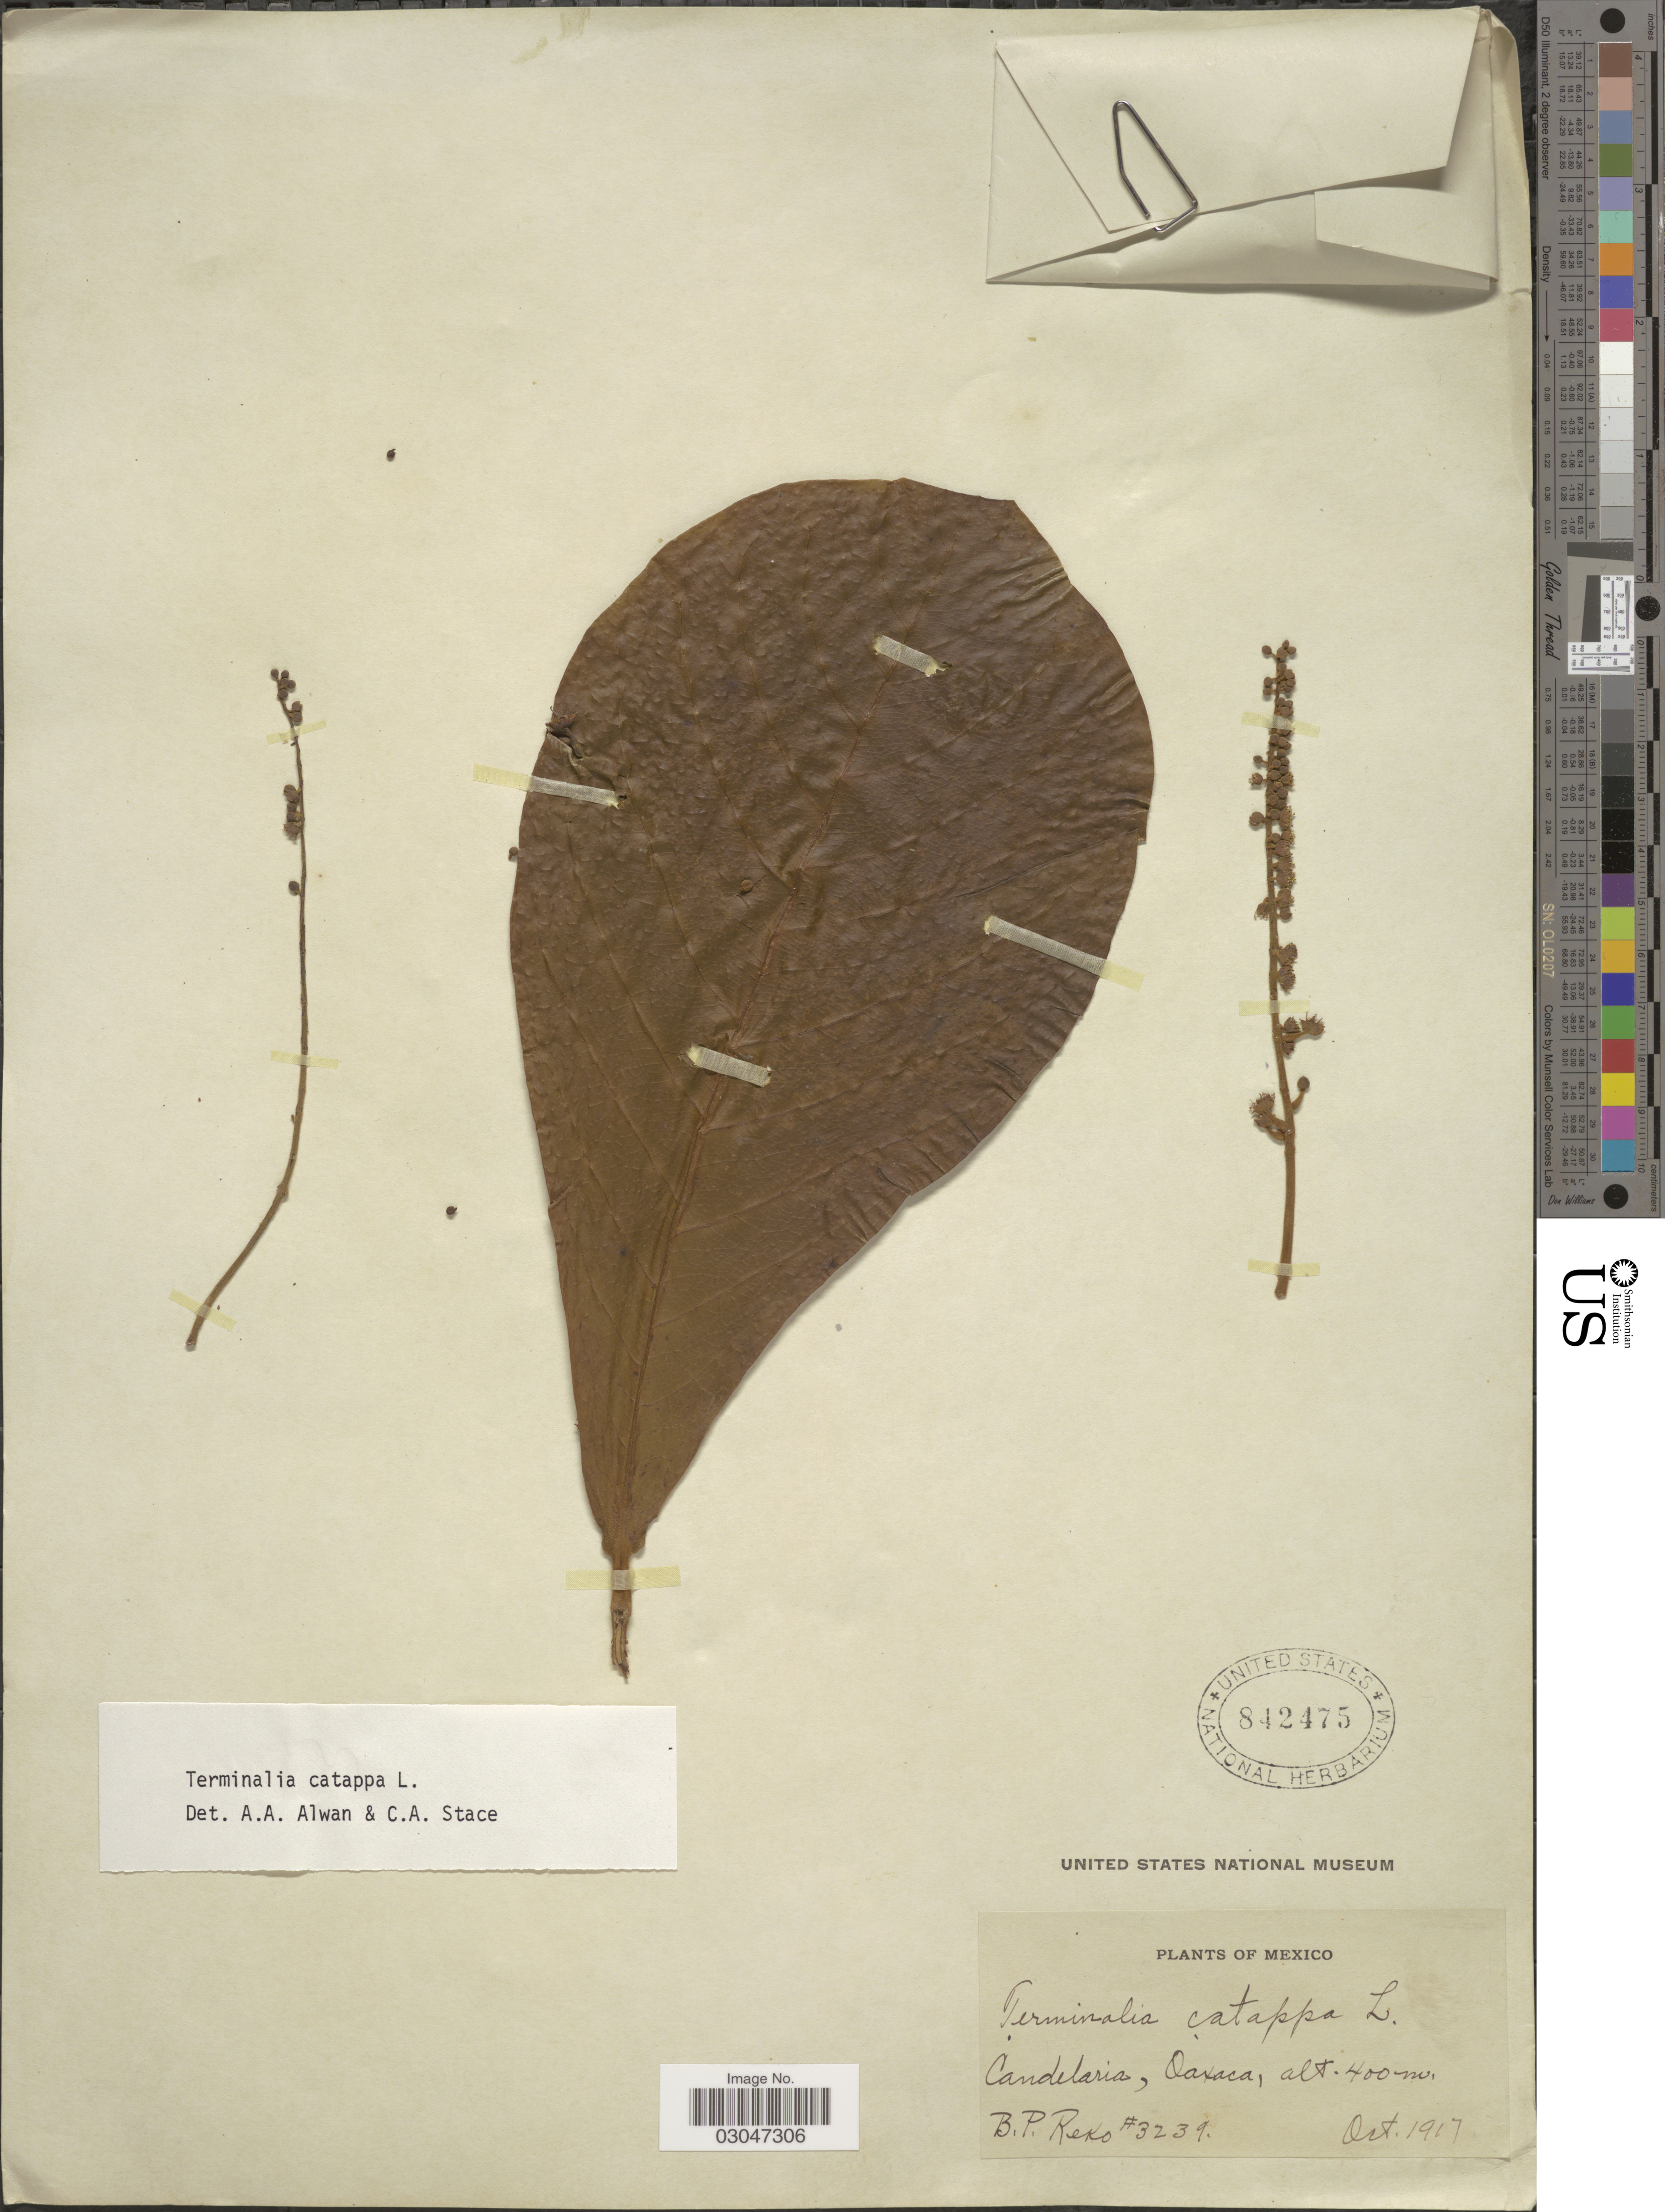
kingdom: Plantae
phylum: Tracheophyta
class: Magnoliopsida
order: Myrtales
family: Combretaceae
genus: Terminalia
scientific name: Terminalia catappa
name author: L.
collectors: B. P. Reko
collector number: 3239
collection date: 1917-10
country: Mexico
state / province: Oaxaca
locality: Candelaria.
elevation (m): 400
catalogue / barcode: US 842475